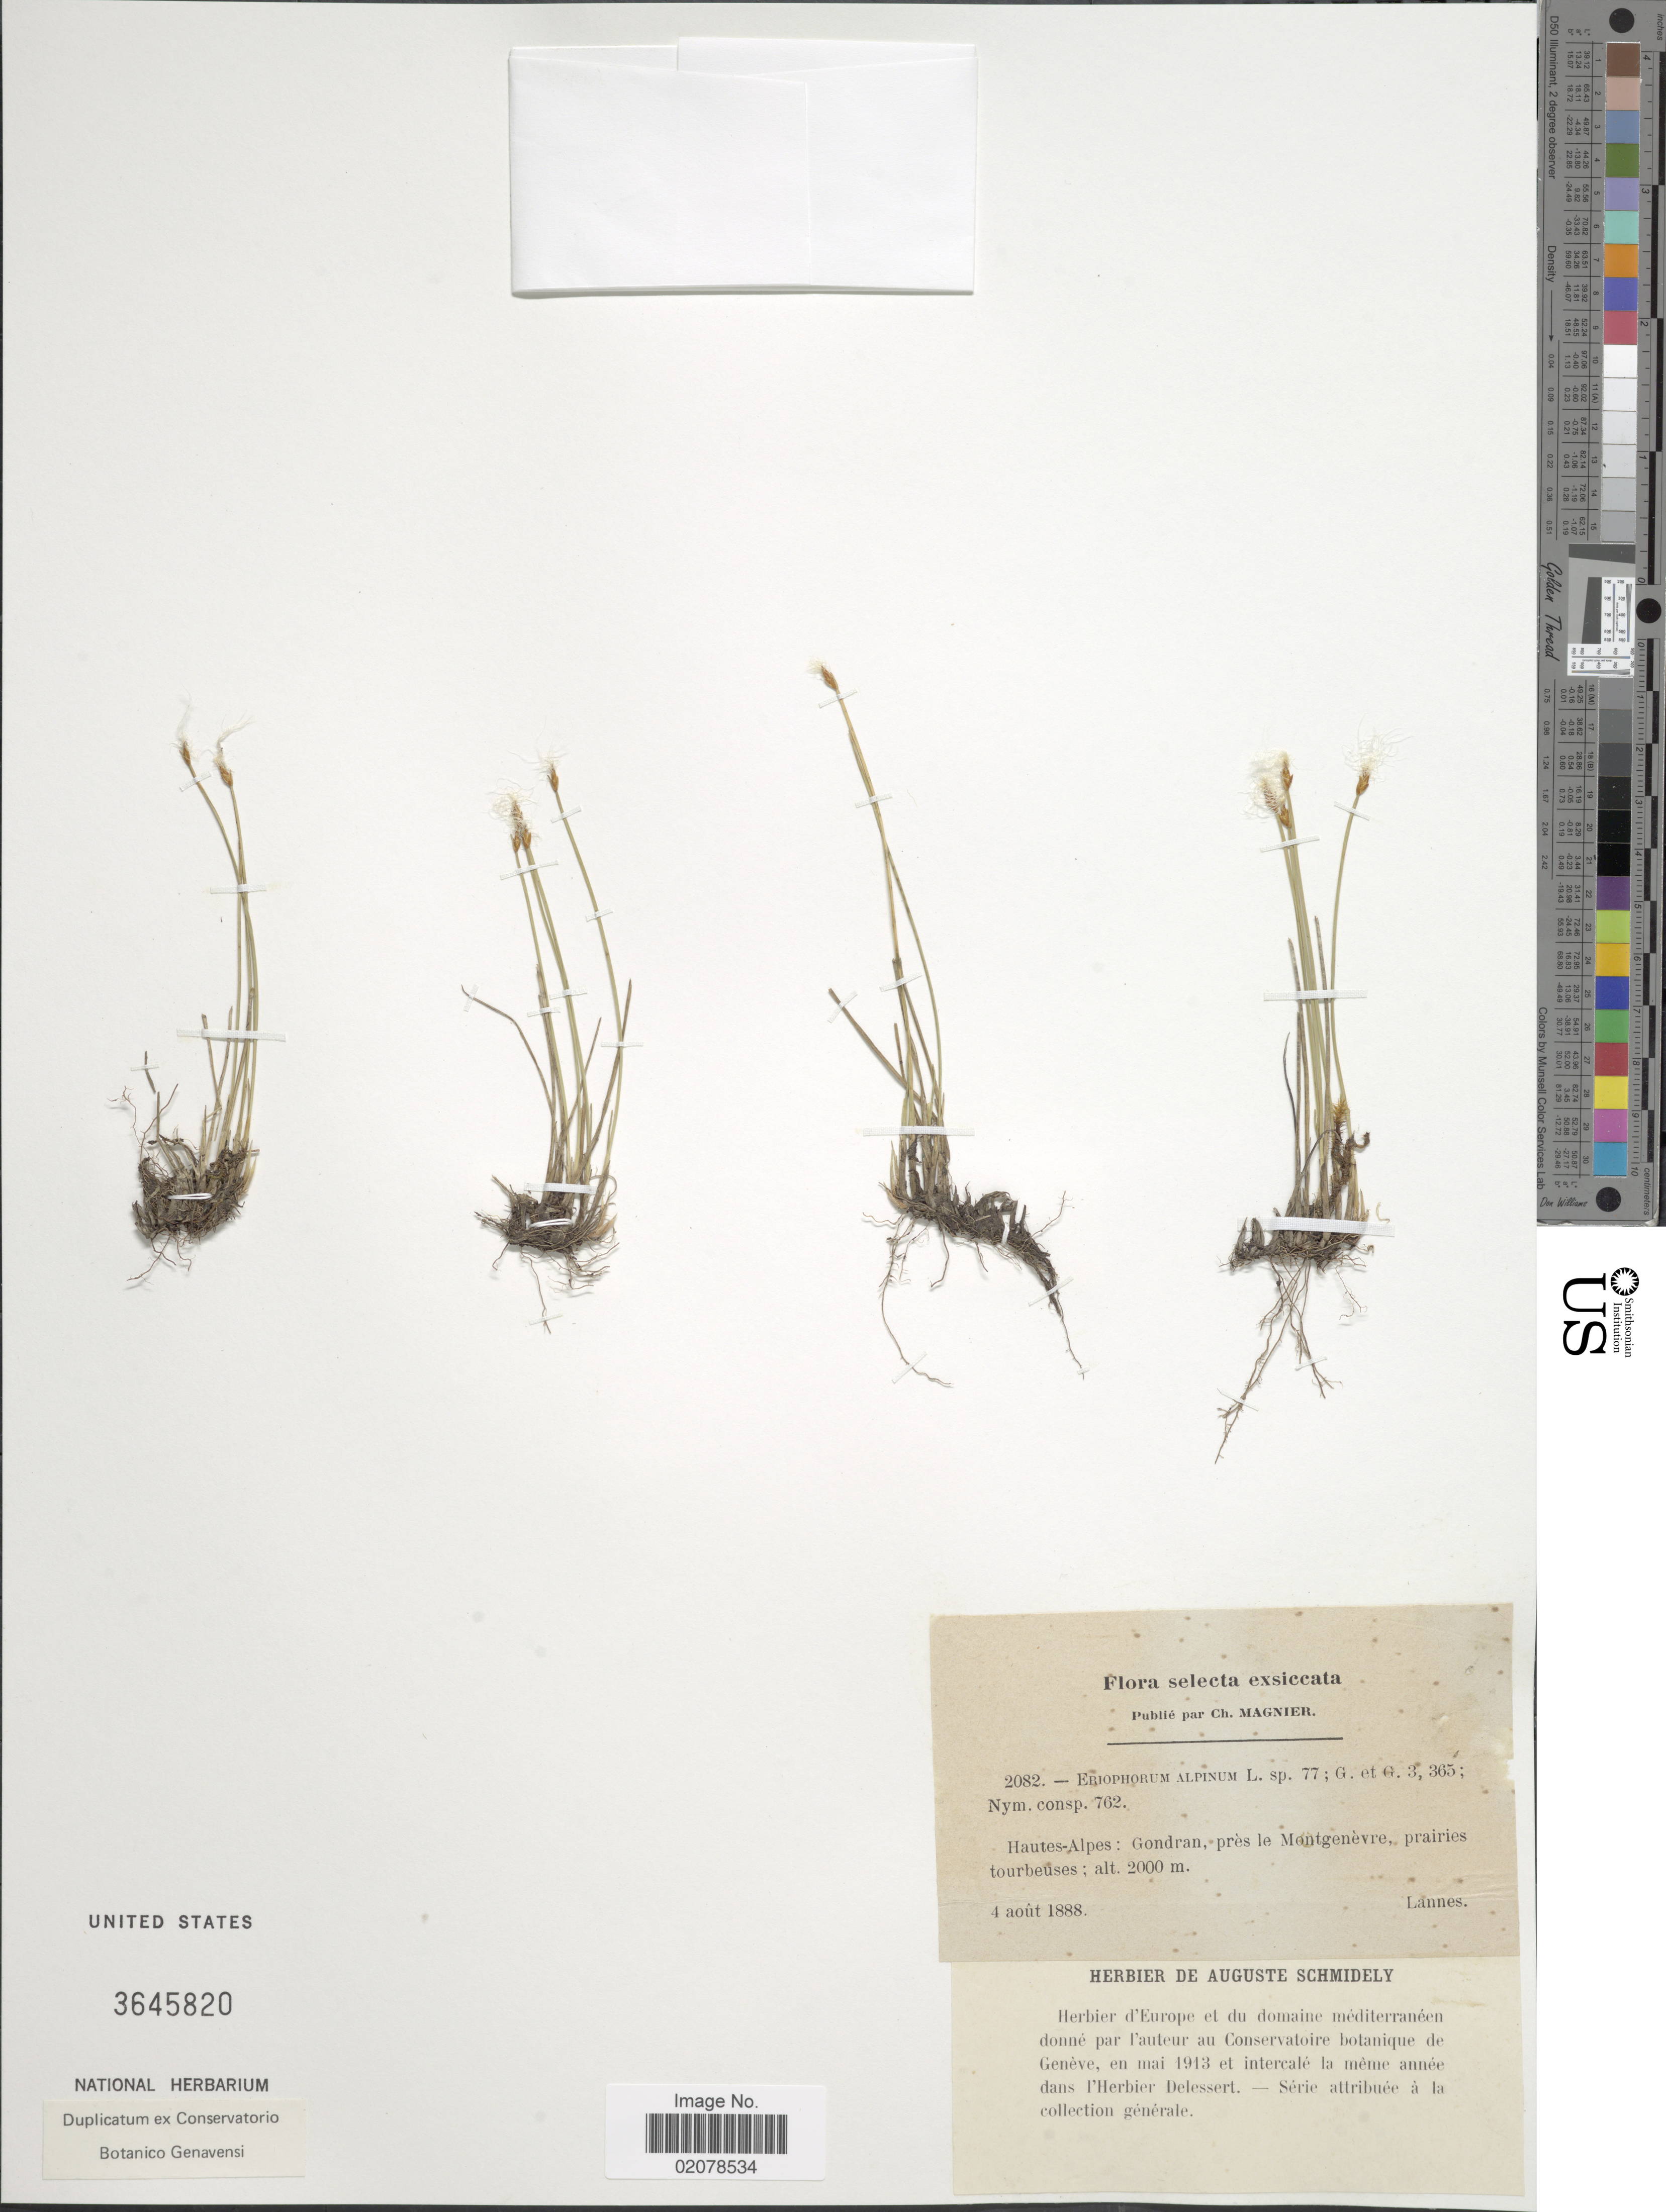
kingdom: Plantae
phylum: Tracheophyta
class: Liliopsida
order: Poales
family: Cyperaceae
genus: Trichophorum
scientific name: Trichophorum alpinum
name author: (L.) Pers.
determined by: Strong, M. T., (US), Smithsonian Institution - National Museum of Natural History (UNITED STATES)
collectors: C. Magnier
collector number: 2082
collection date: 1888-08-04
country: France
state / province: Provence-Alpes-Côte d'Azur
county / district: Hautes-Alpes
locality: Hautes-Alpes: Gondaran, pres le Montgenevre, prairies tourbeuses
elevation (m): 2000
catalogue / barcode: US 3645820